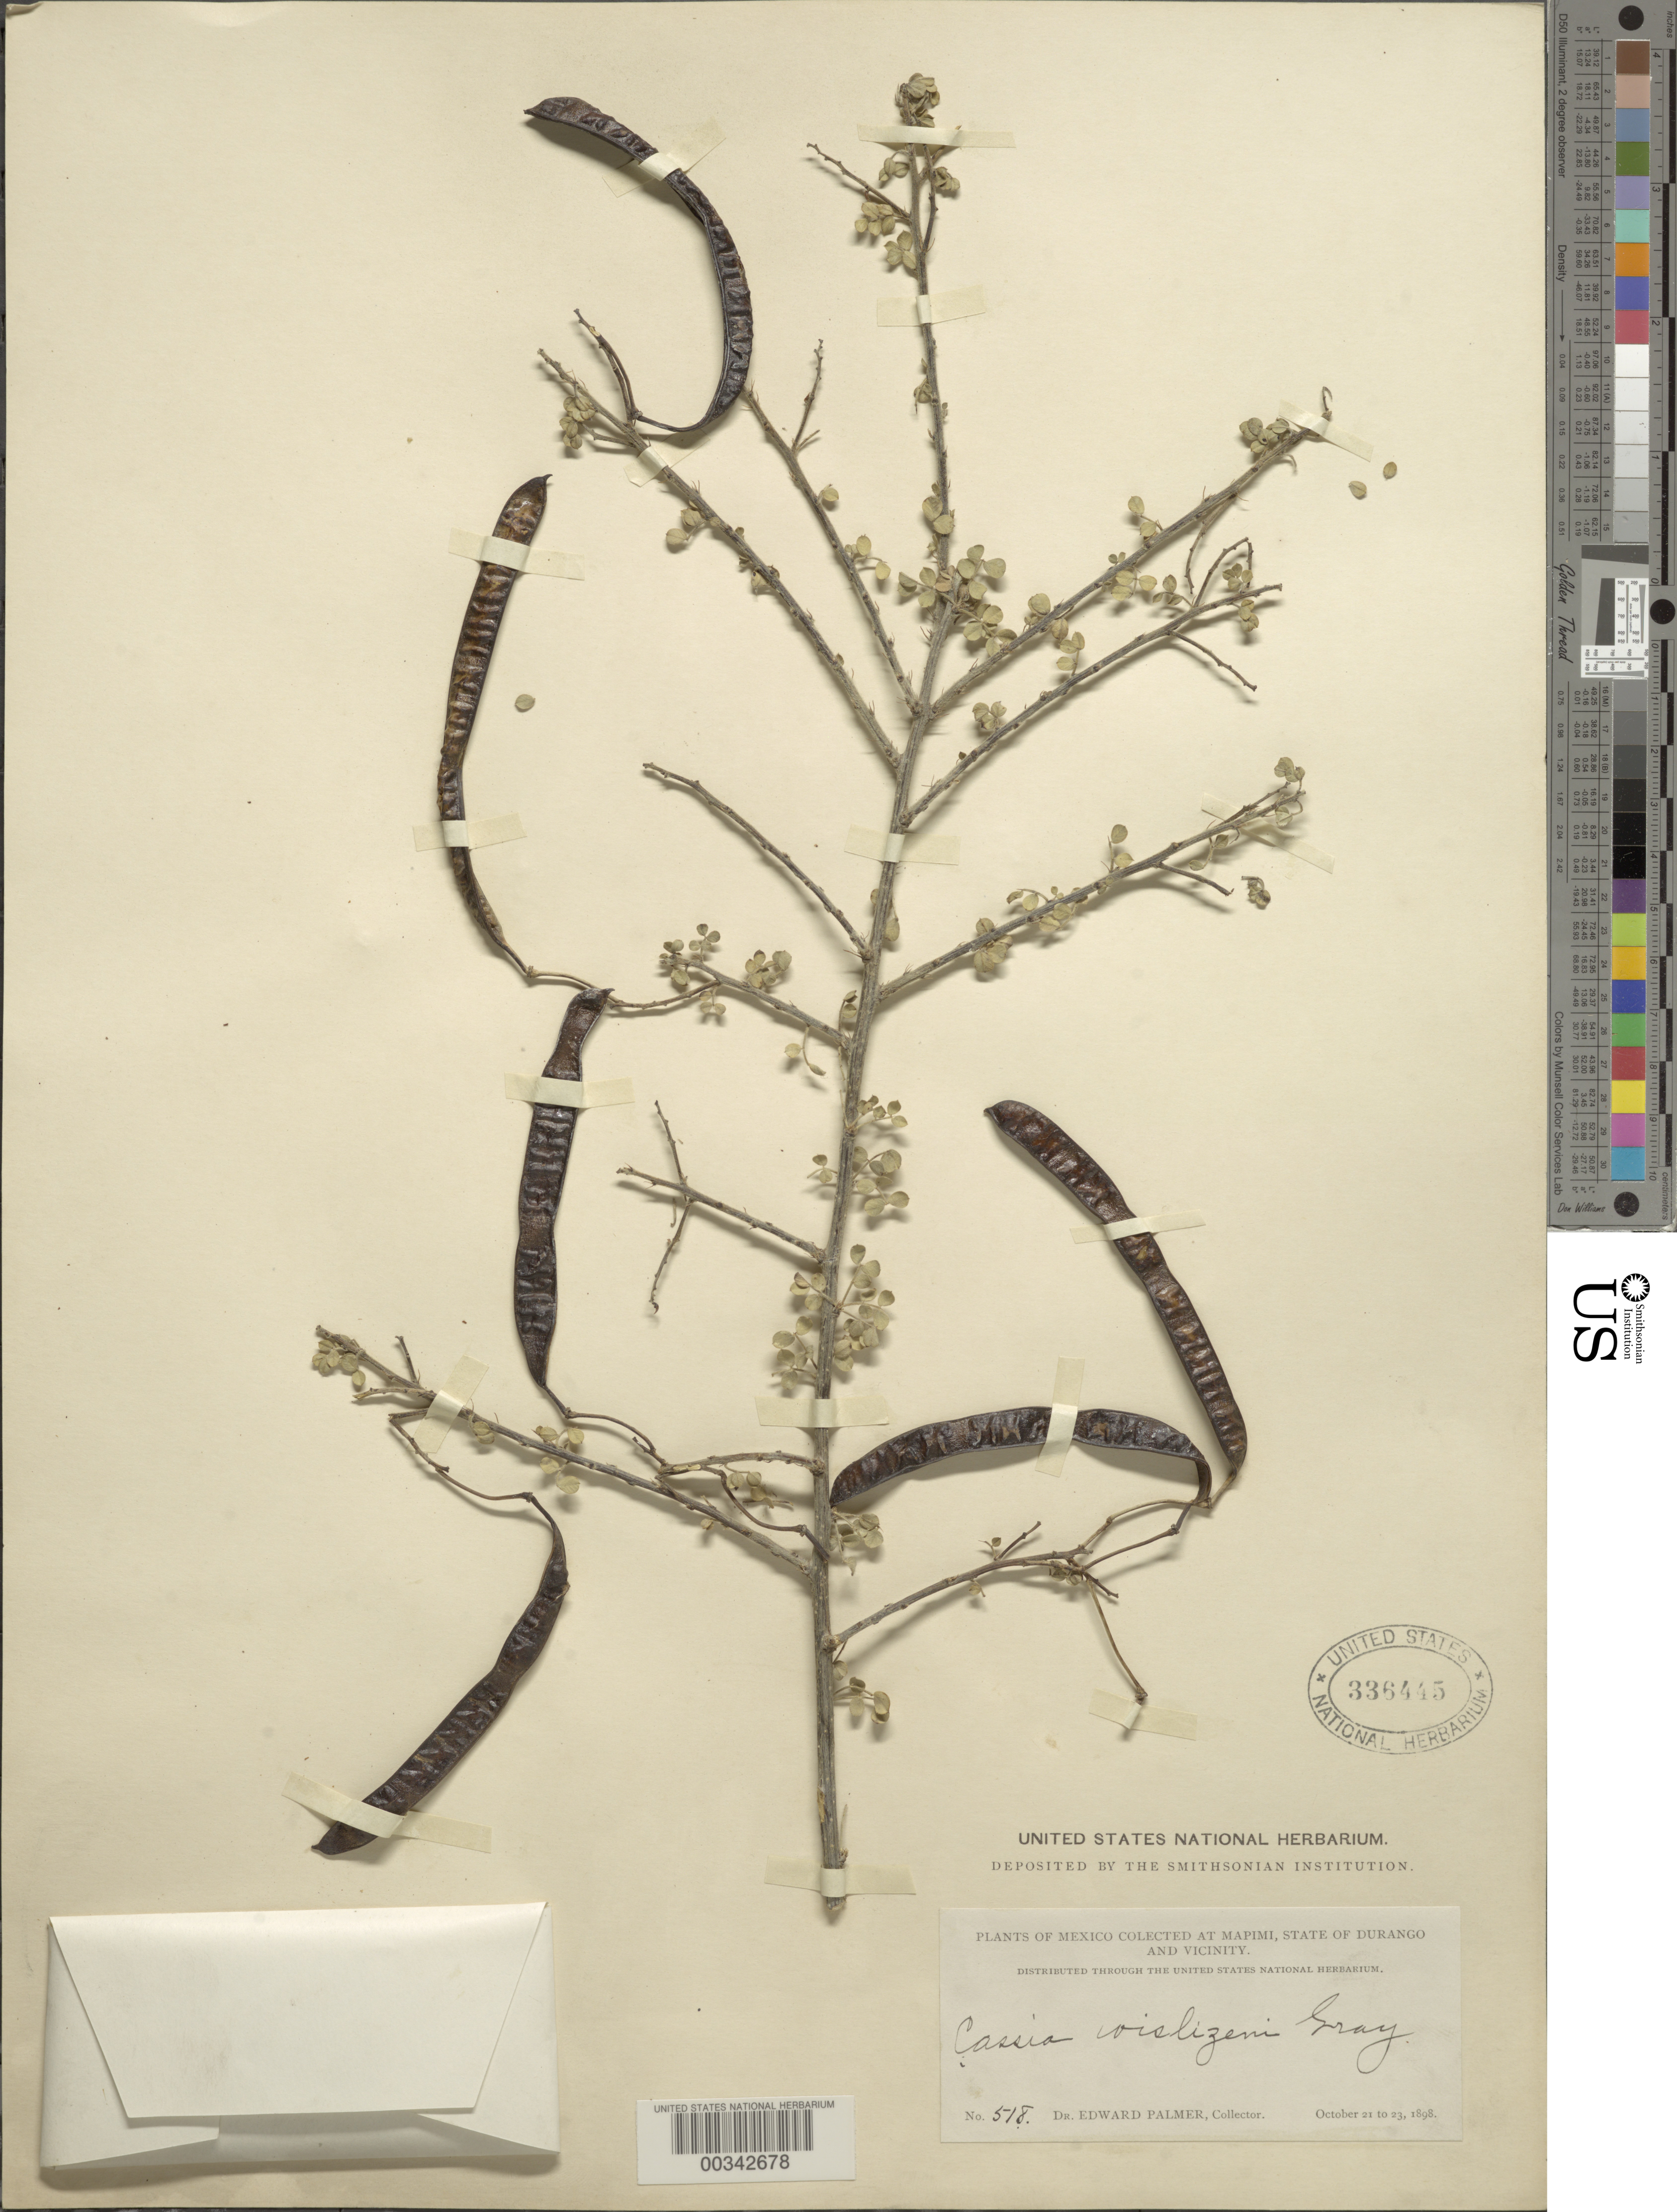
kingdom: Plantae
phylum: Tracheophyta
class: Magnoliopsida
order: Fabales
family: Fabaceae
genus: Senna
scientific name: Senna wislizeni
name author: (A. Gray) H.S. Irwin & Barneby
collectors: E. Palmer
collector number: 518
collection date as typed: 21 Oct 1898 to 23 Oct 1898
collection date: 1898-10-21/1898-10-23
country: Mexico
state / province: Durango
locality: At mapimi and vicinity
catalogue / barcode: US 336445